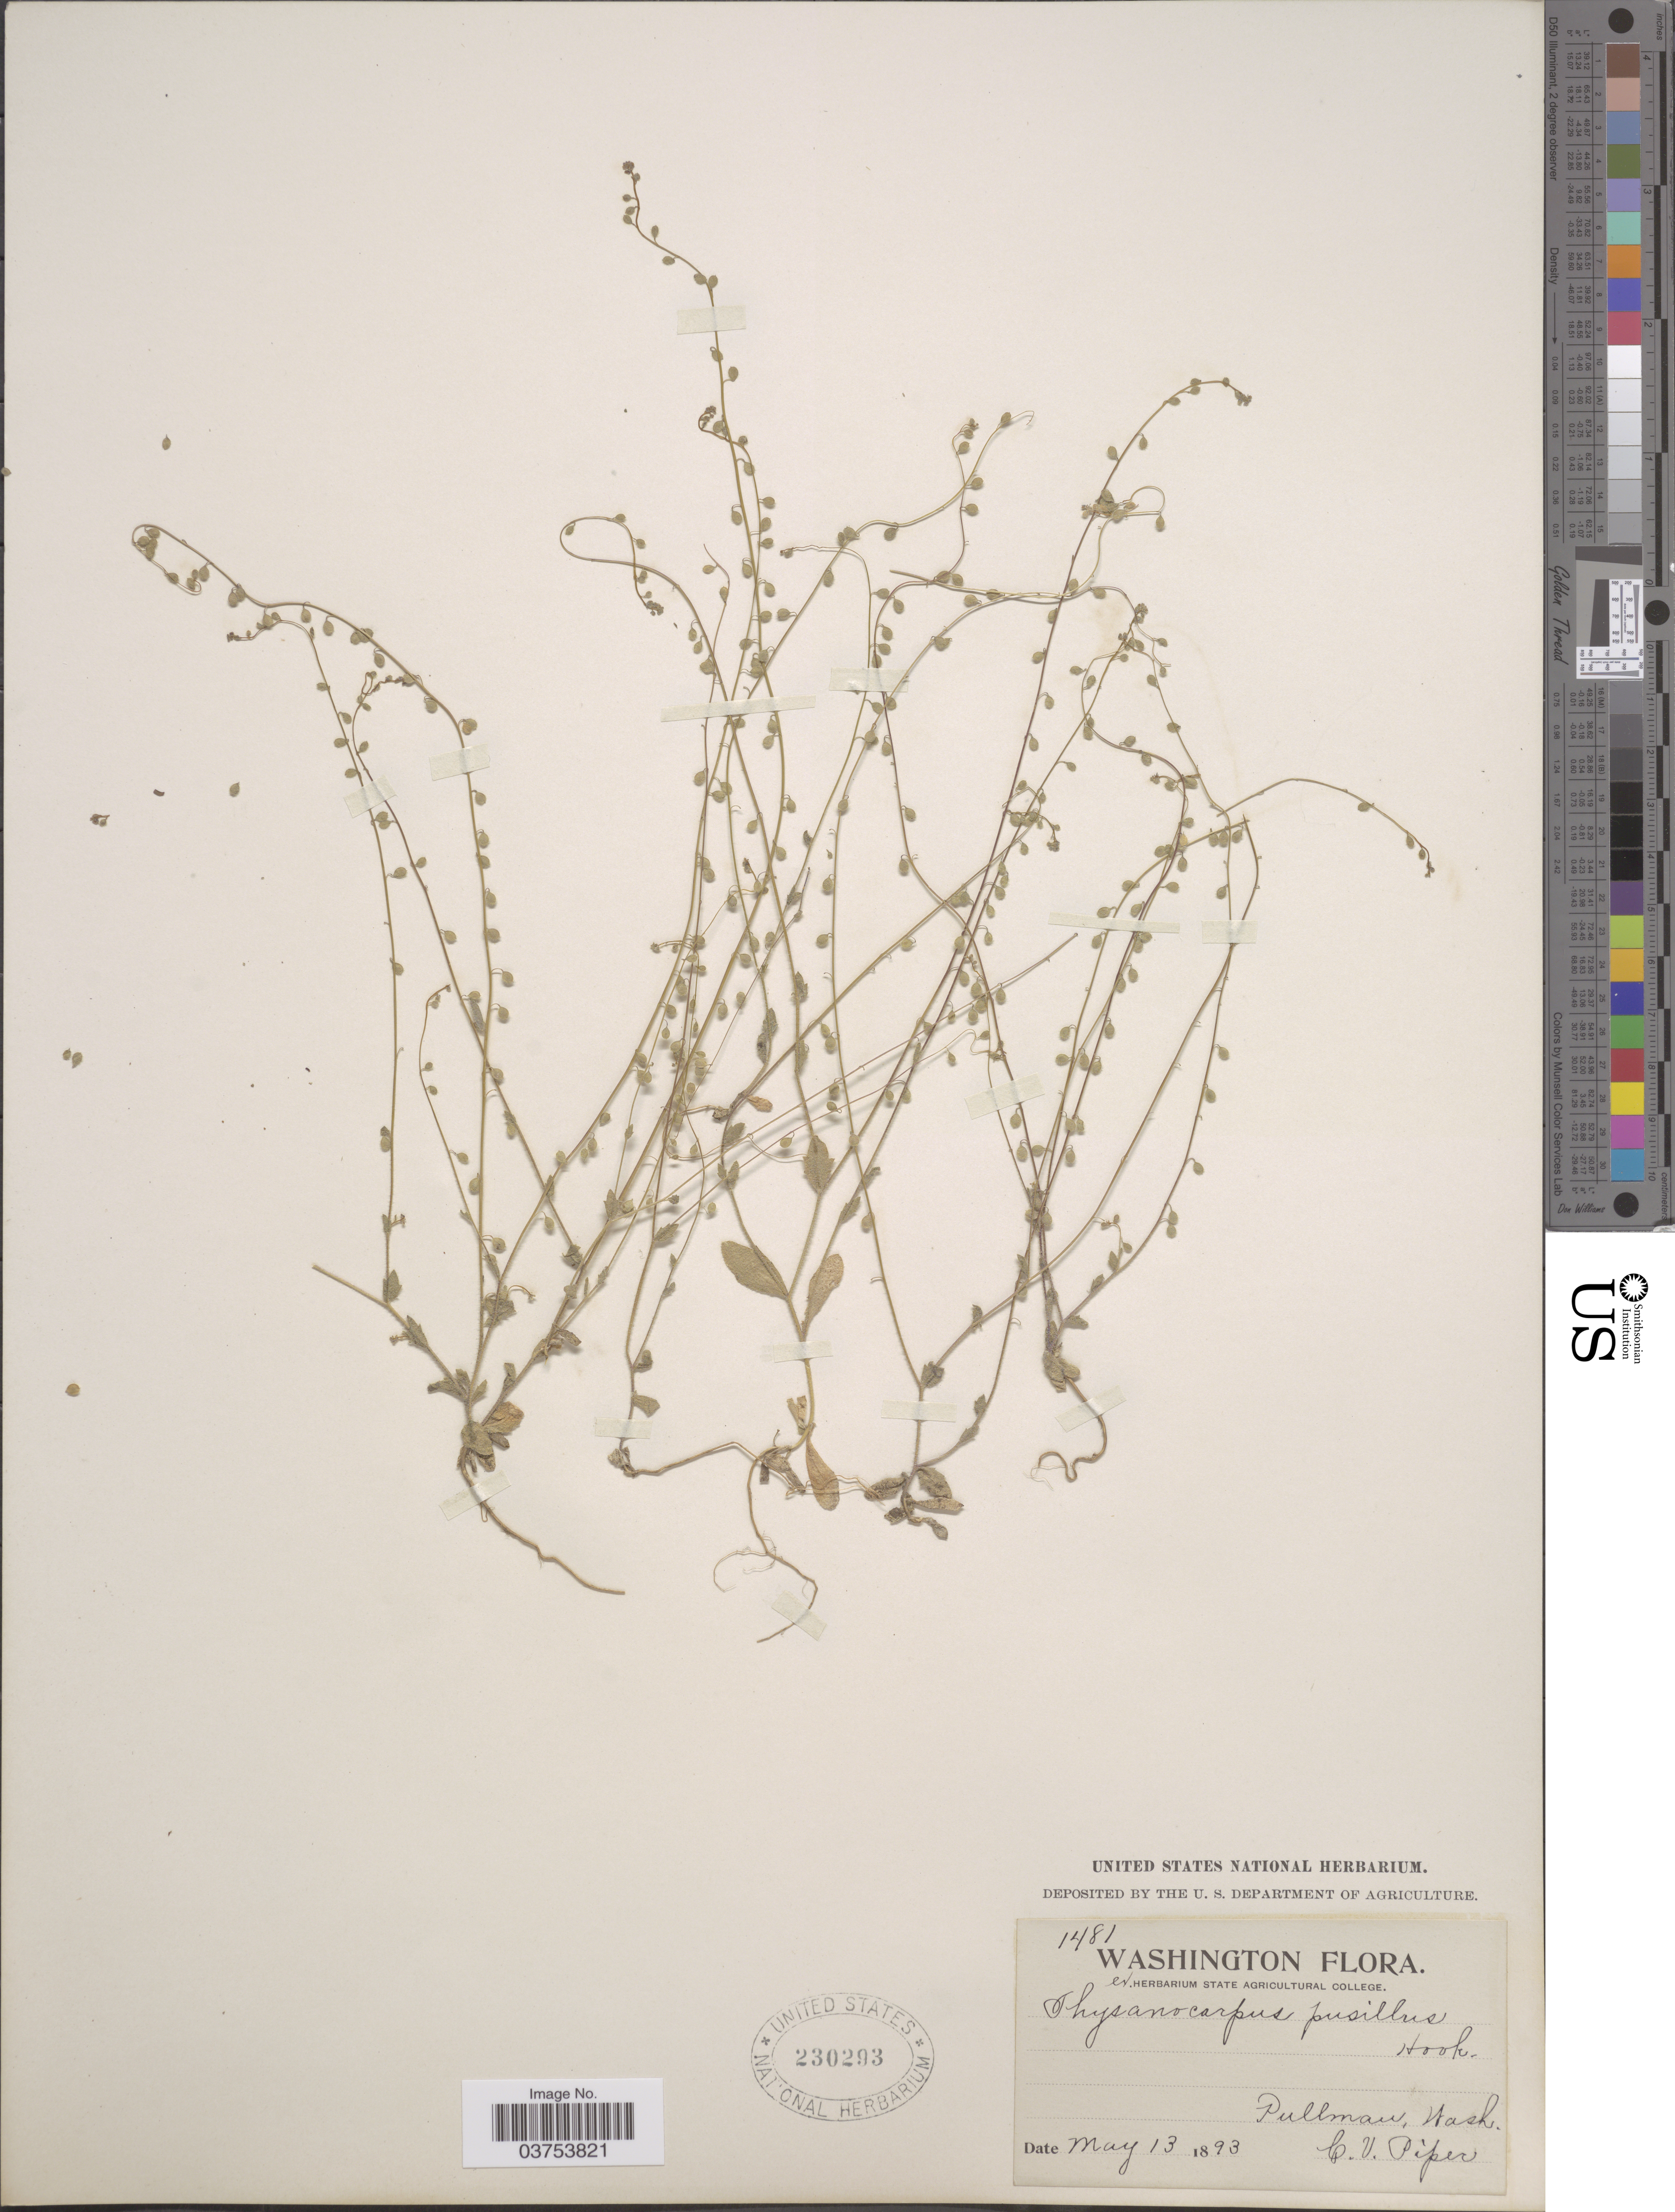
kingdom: Plantae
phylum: Tracheophyta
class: Magnoliopsida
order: Brassicales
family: Brassicaceae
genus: Athysanus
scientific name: Athysanus pusillus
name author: (Hook.) Greene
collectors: C. V. Piper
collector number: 1481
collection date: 1893-05-13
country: United States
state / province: Washington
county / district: Whitman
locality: Pullman.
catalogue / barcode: US 230293